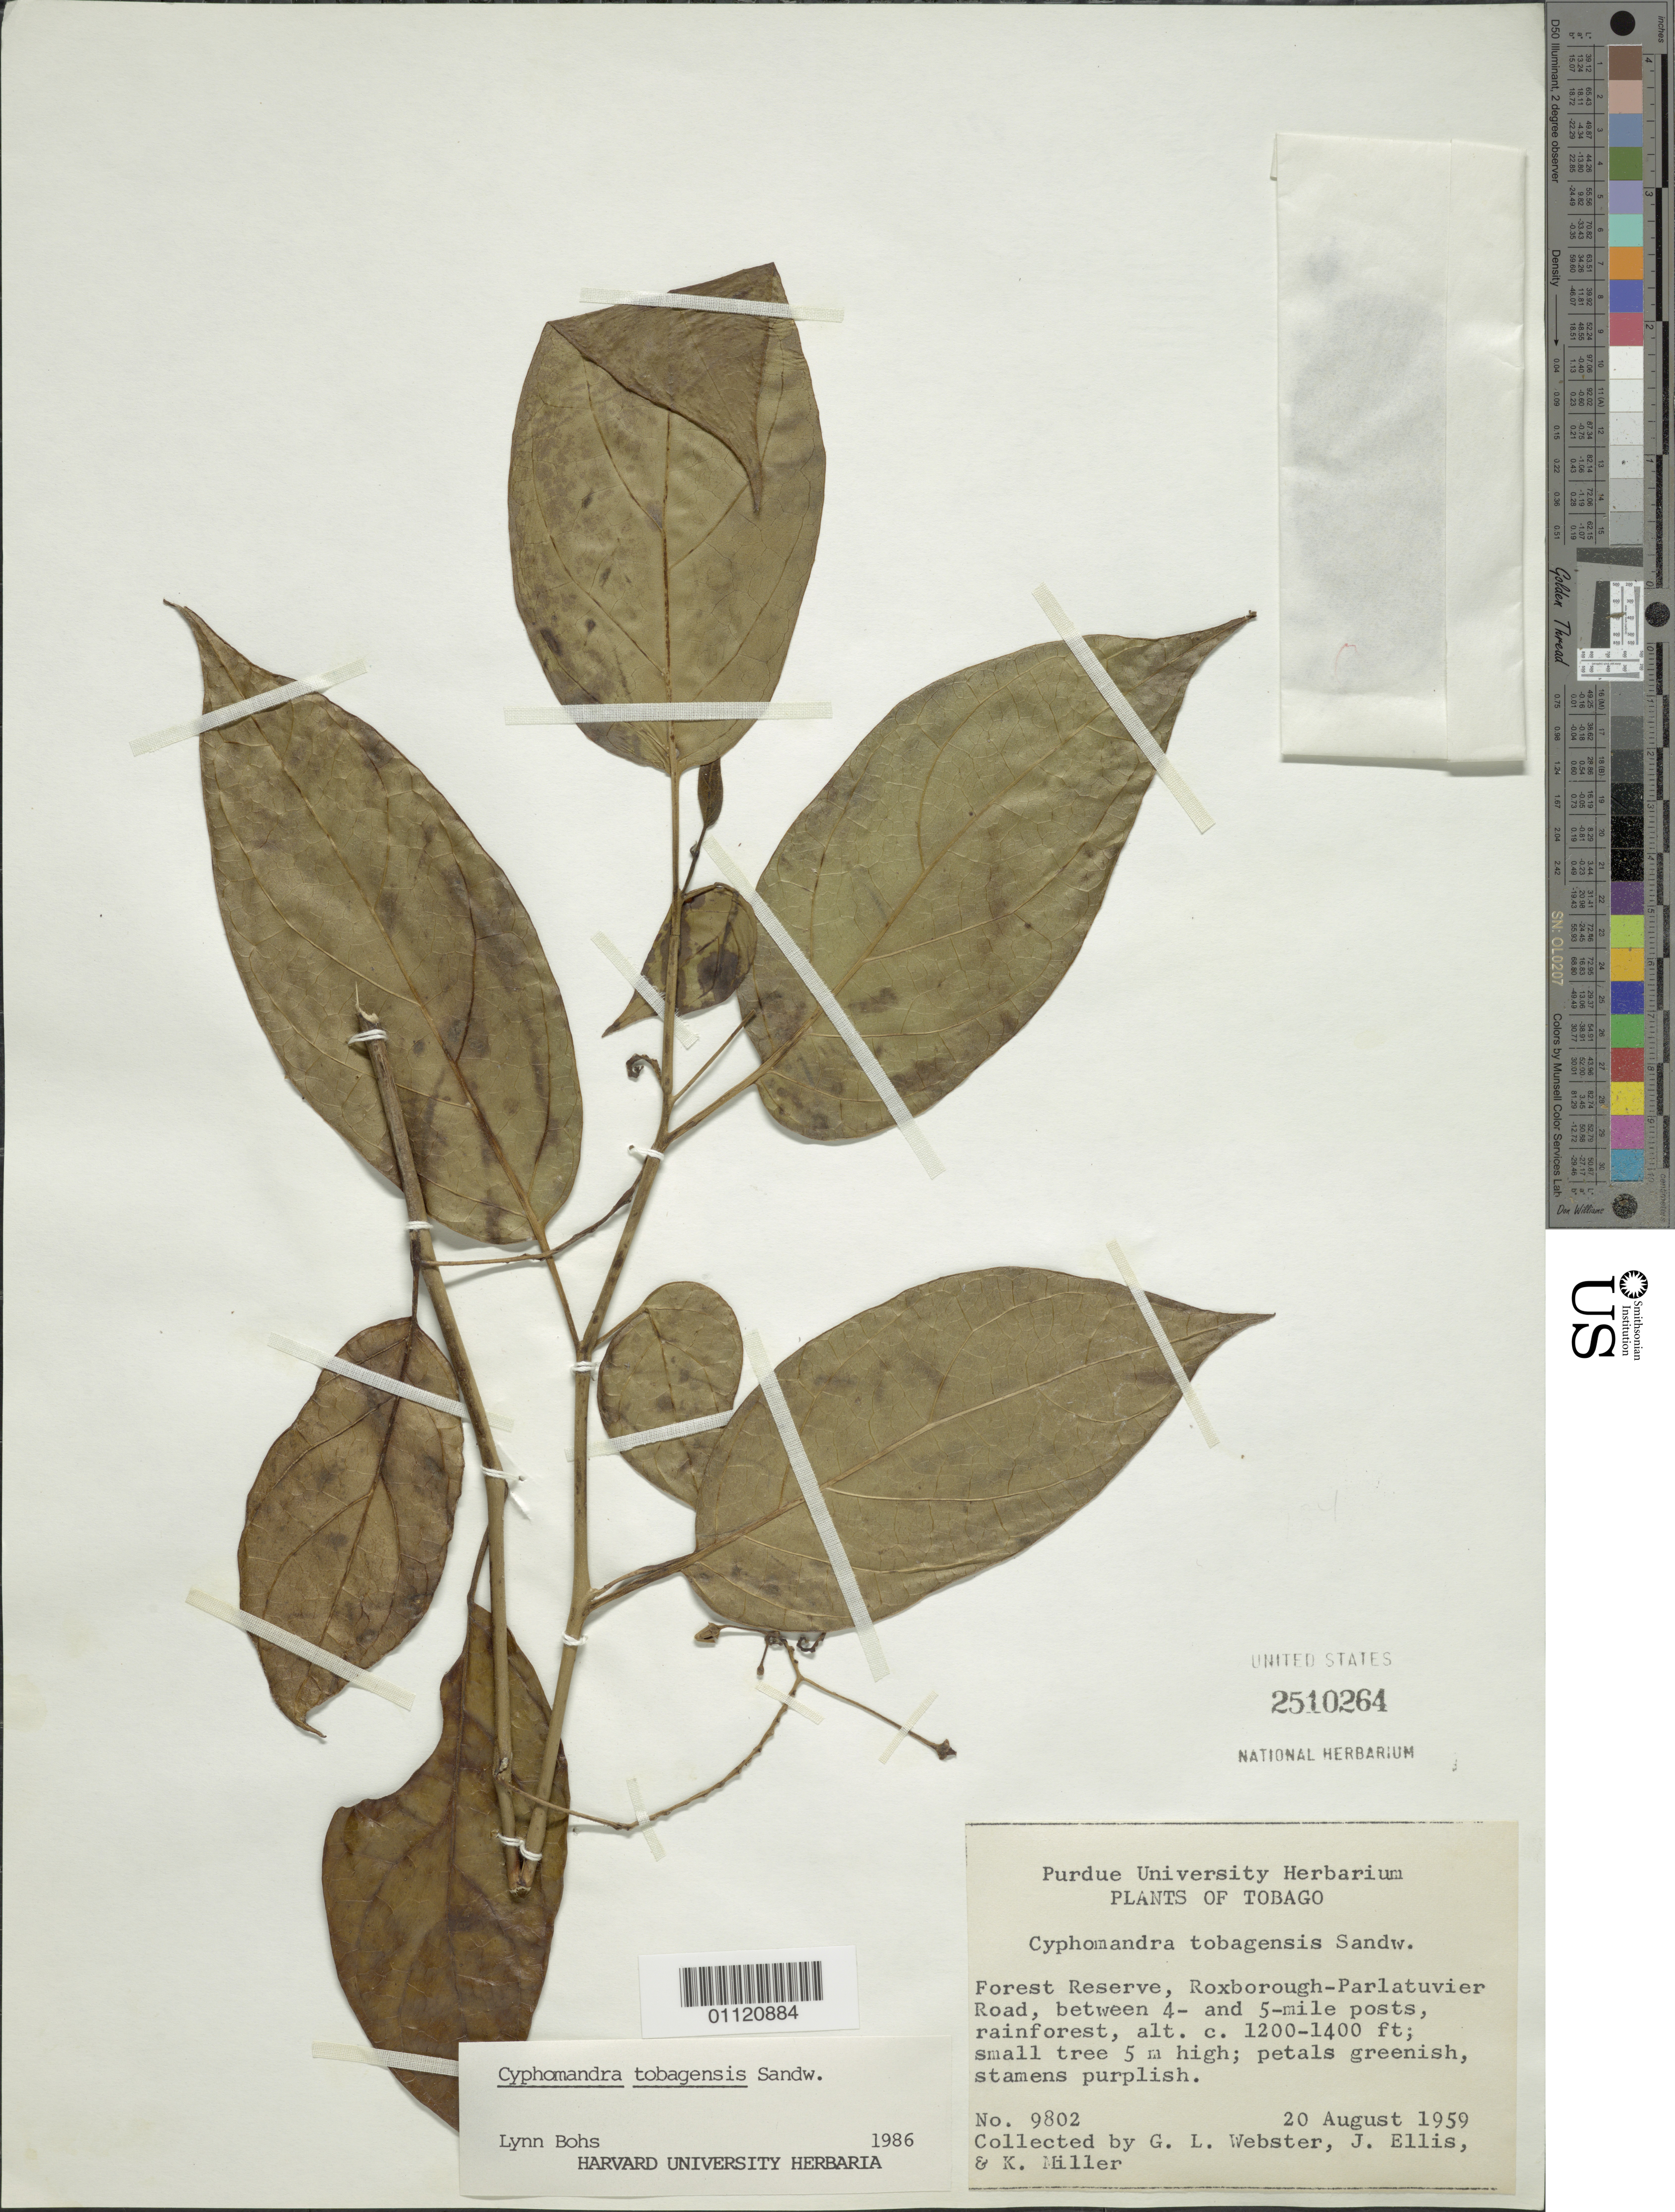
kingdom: Plantae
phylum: Tracheophyta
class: Magnoliopsida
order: Solanales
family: Solanaceae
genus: Cyphomandra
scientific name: Cyphomandra tobagensis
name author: Sandwith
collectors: G. L. Webster, J. Ellis & K. Miller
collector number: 9802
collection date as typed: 20 Aug 1959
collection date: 1959-08-20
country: Trinidad and Tobago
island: Tobago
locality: Forest Reserve, Roxborough-Parlatuvier Road, between 4- and 5-mi posts, rainforest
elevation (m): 366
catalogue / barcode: US 2510264